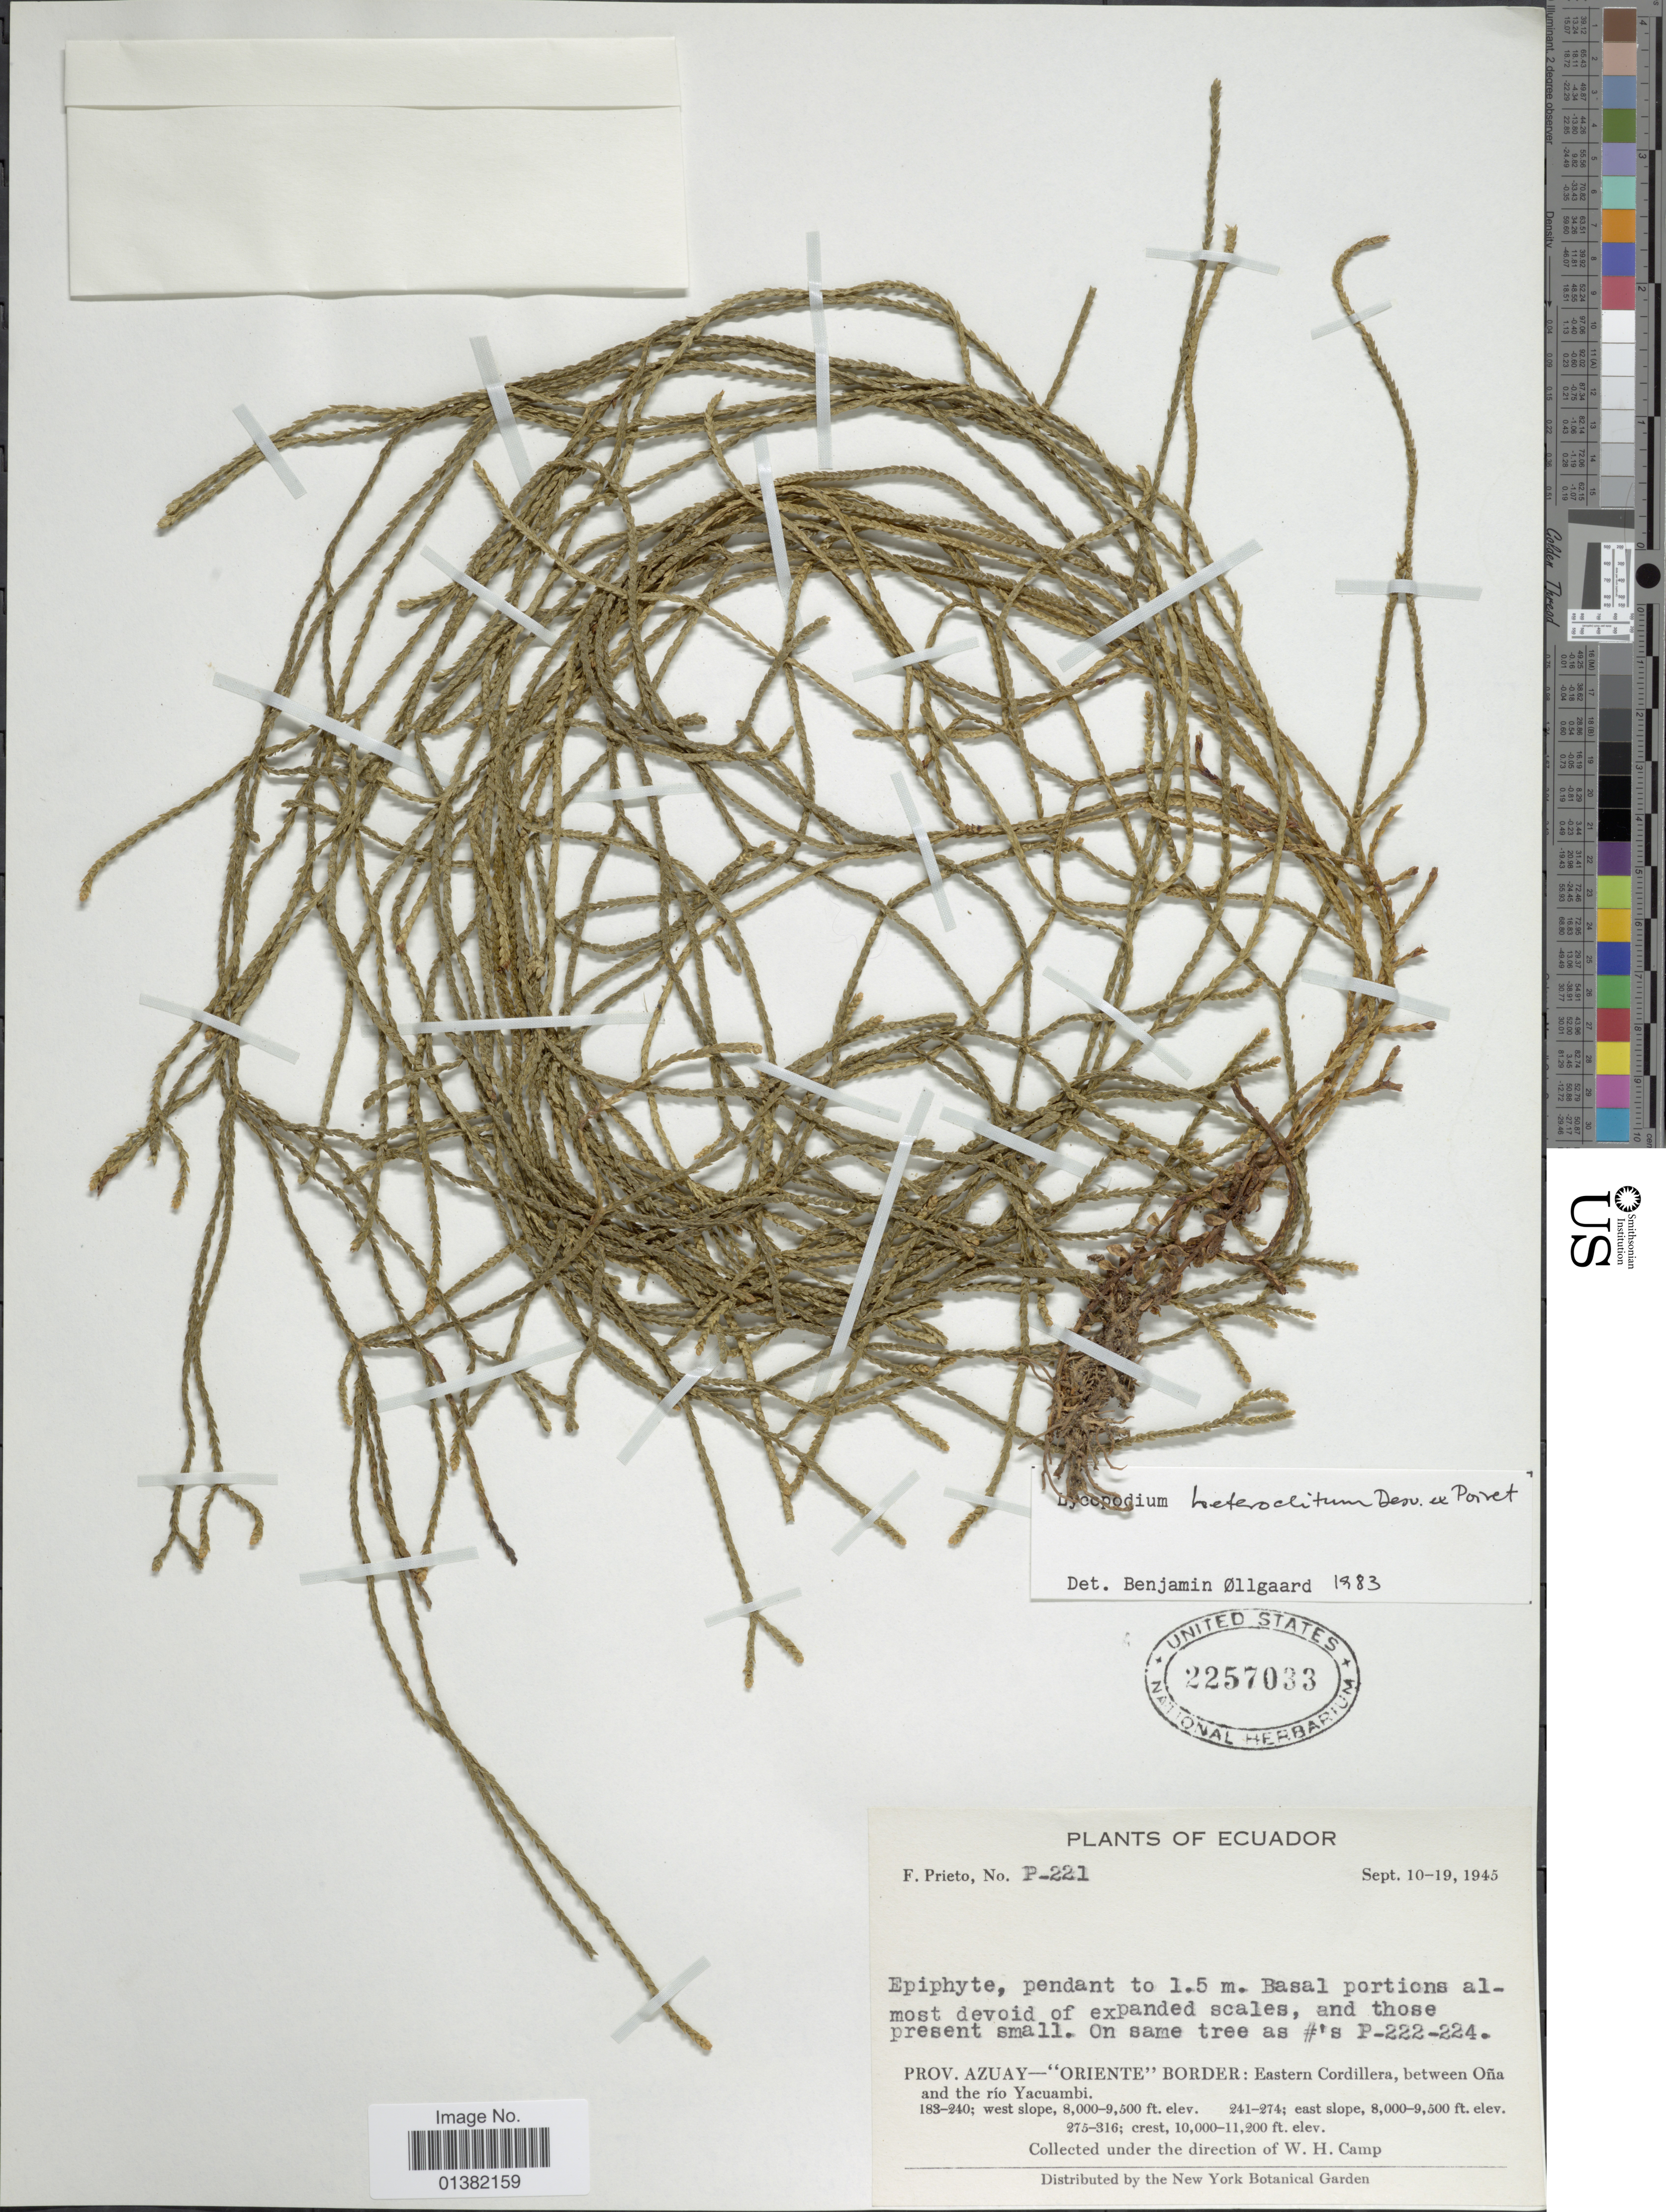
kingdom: Plantae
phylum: Tracheophyta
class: Lycopodiopsida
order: Lycopodiales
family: Lycopodiaceae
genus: Phlegmariurus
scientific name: Phlegmariurus heteroclitus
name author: (Desv. ex Poir.) B. Øllg.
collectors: F. Prieto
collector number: P-221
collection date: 1945-09-10/1945-09-19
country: Ecuador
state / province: Azuay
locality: Oriente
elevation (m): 2438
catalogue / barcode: US 2257033